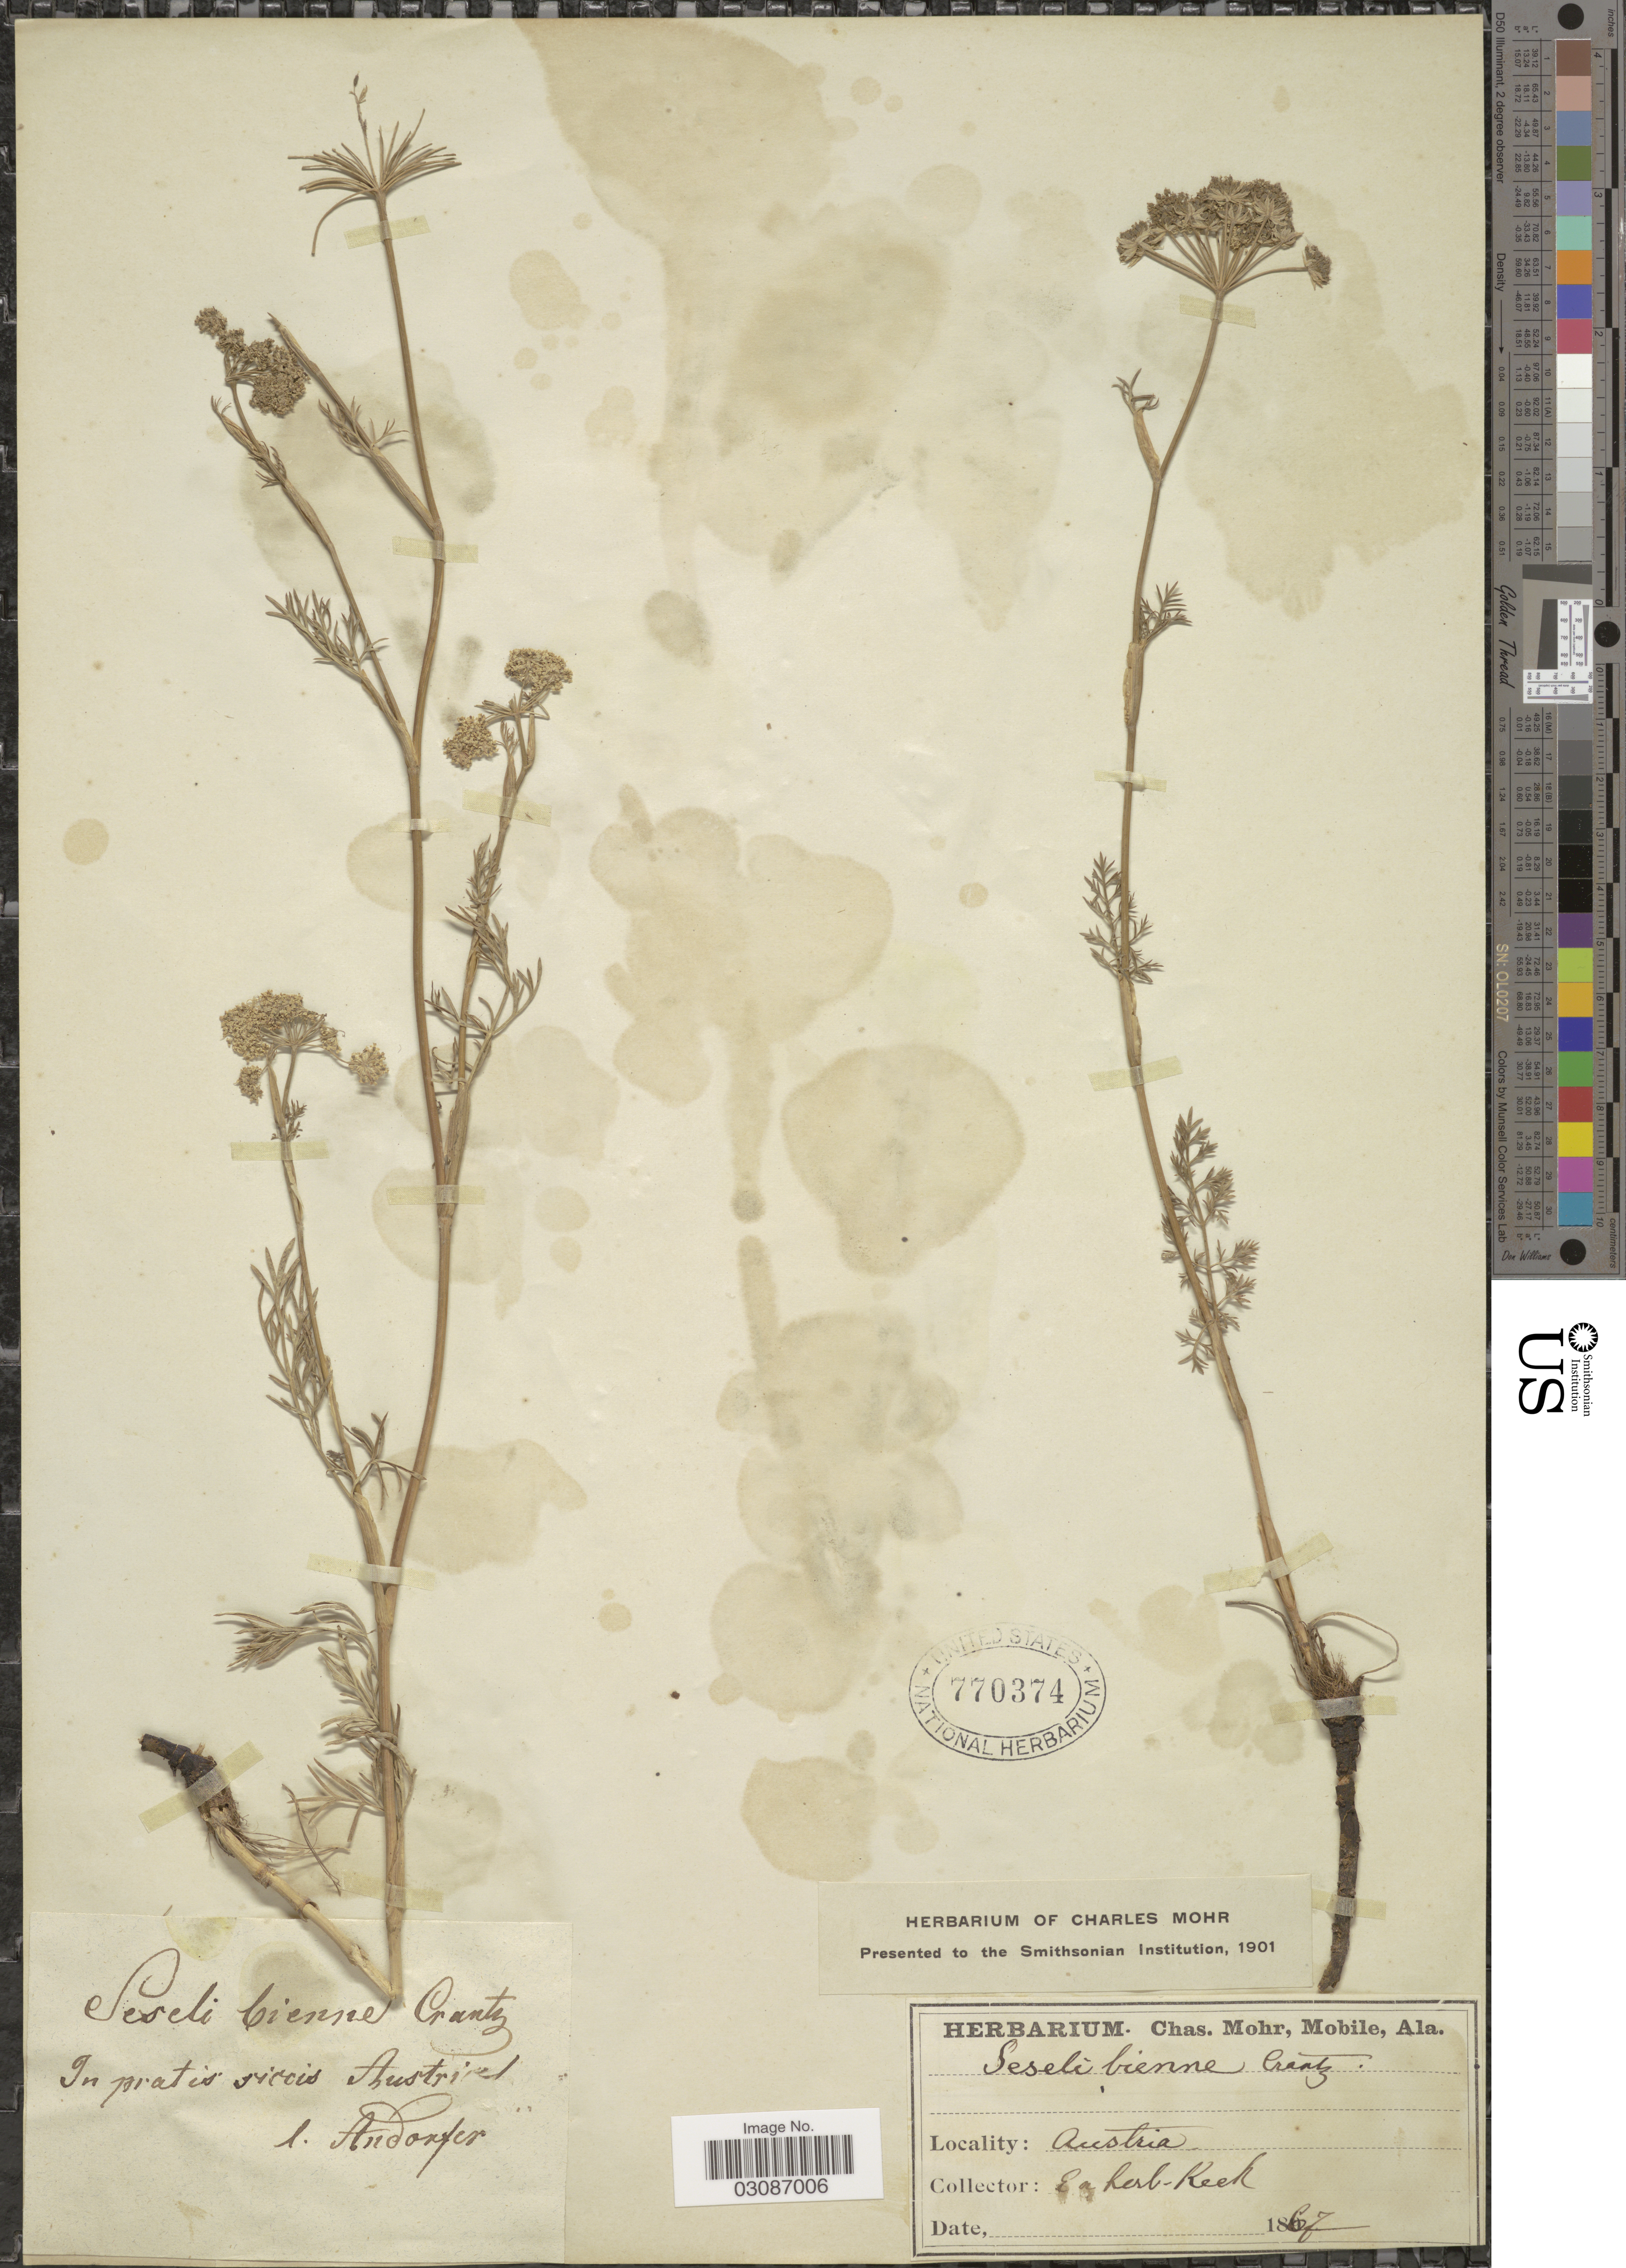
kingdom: Plantae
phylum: Tracheophyta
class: Magnoliopsida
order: Apiales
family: Apiaceae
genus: Seseli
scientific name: Seseli bienne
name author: Crantz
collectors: -. Andorfer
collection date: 1867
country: Austria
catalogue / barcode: US 770374